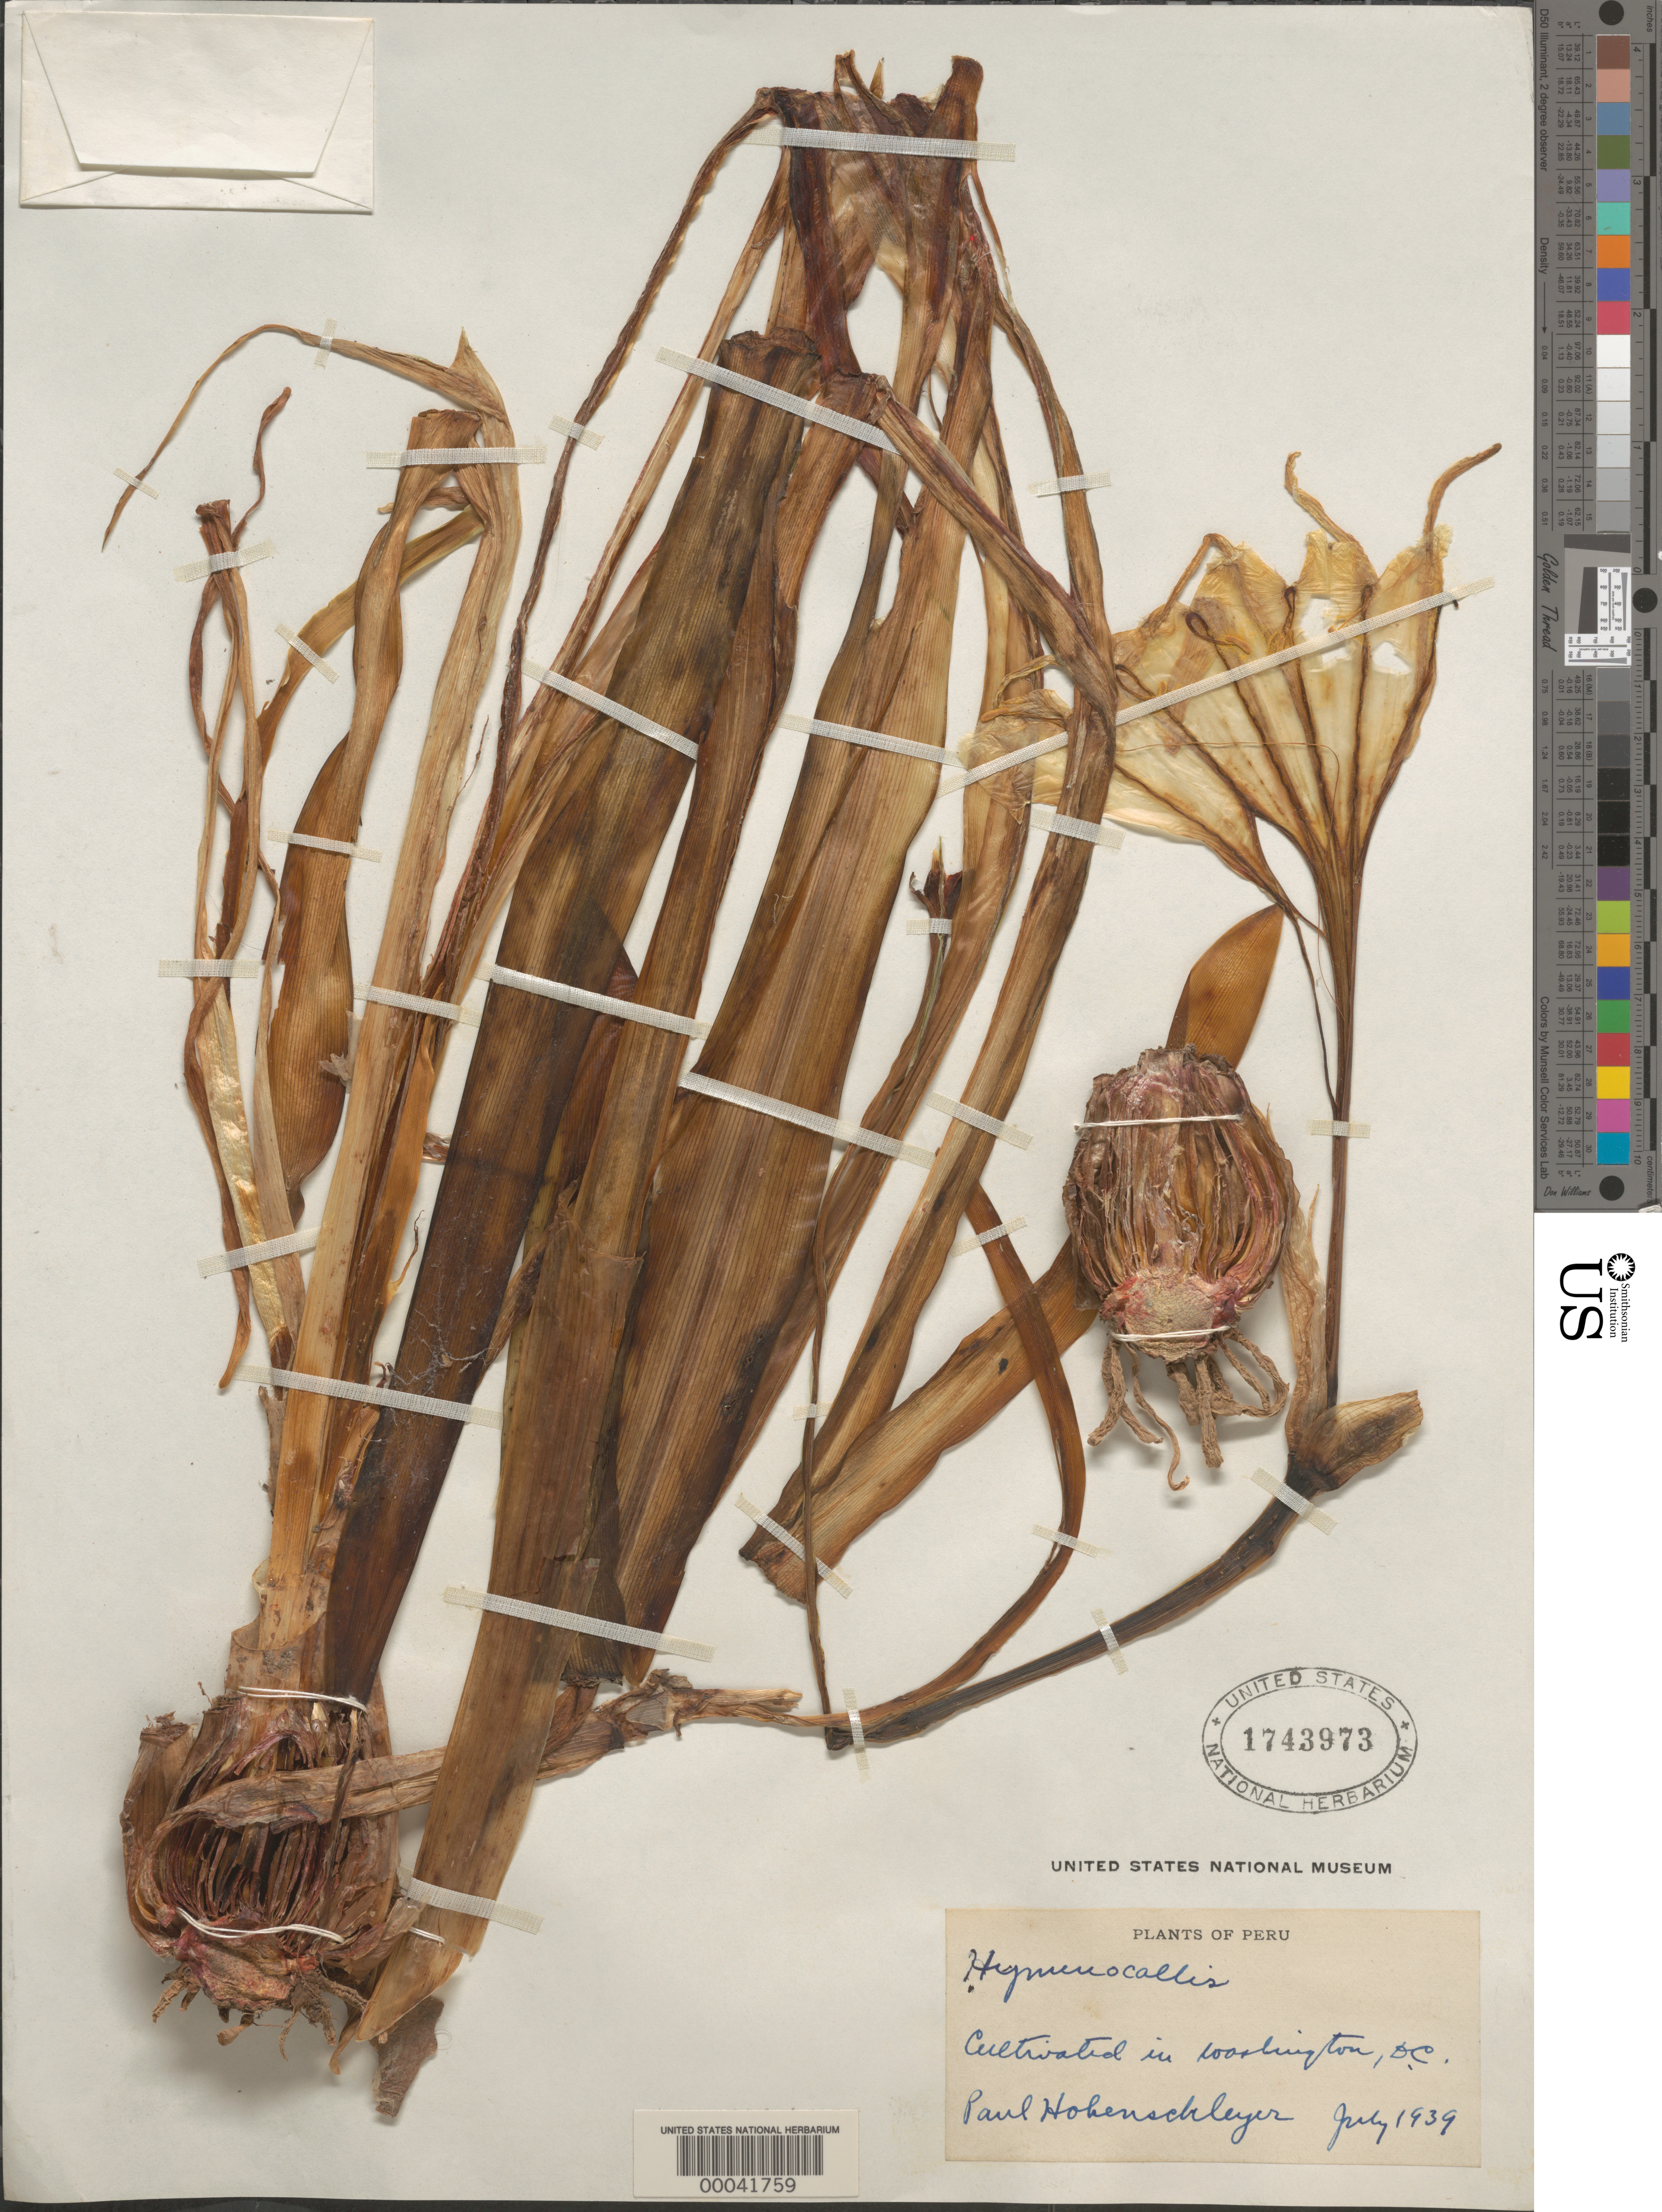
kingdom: Plantae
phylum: Tracheophyta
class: Liliopsida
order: Asparagales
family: Amaryllidaceae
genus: Hymenocallis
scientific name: Hymenocallis venezuelensis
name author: Traub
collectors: P. Hohenschleyer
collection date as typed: Jul 1939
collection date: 1939-07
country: Peru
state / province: San Martín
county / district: Mariscal Cáceres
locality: Rio Huallaga, margen Derecha del; Balsa Probana; dtto. Tocache Nuevo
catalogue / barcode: US 1743973